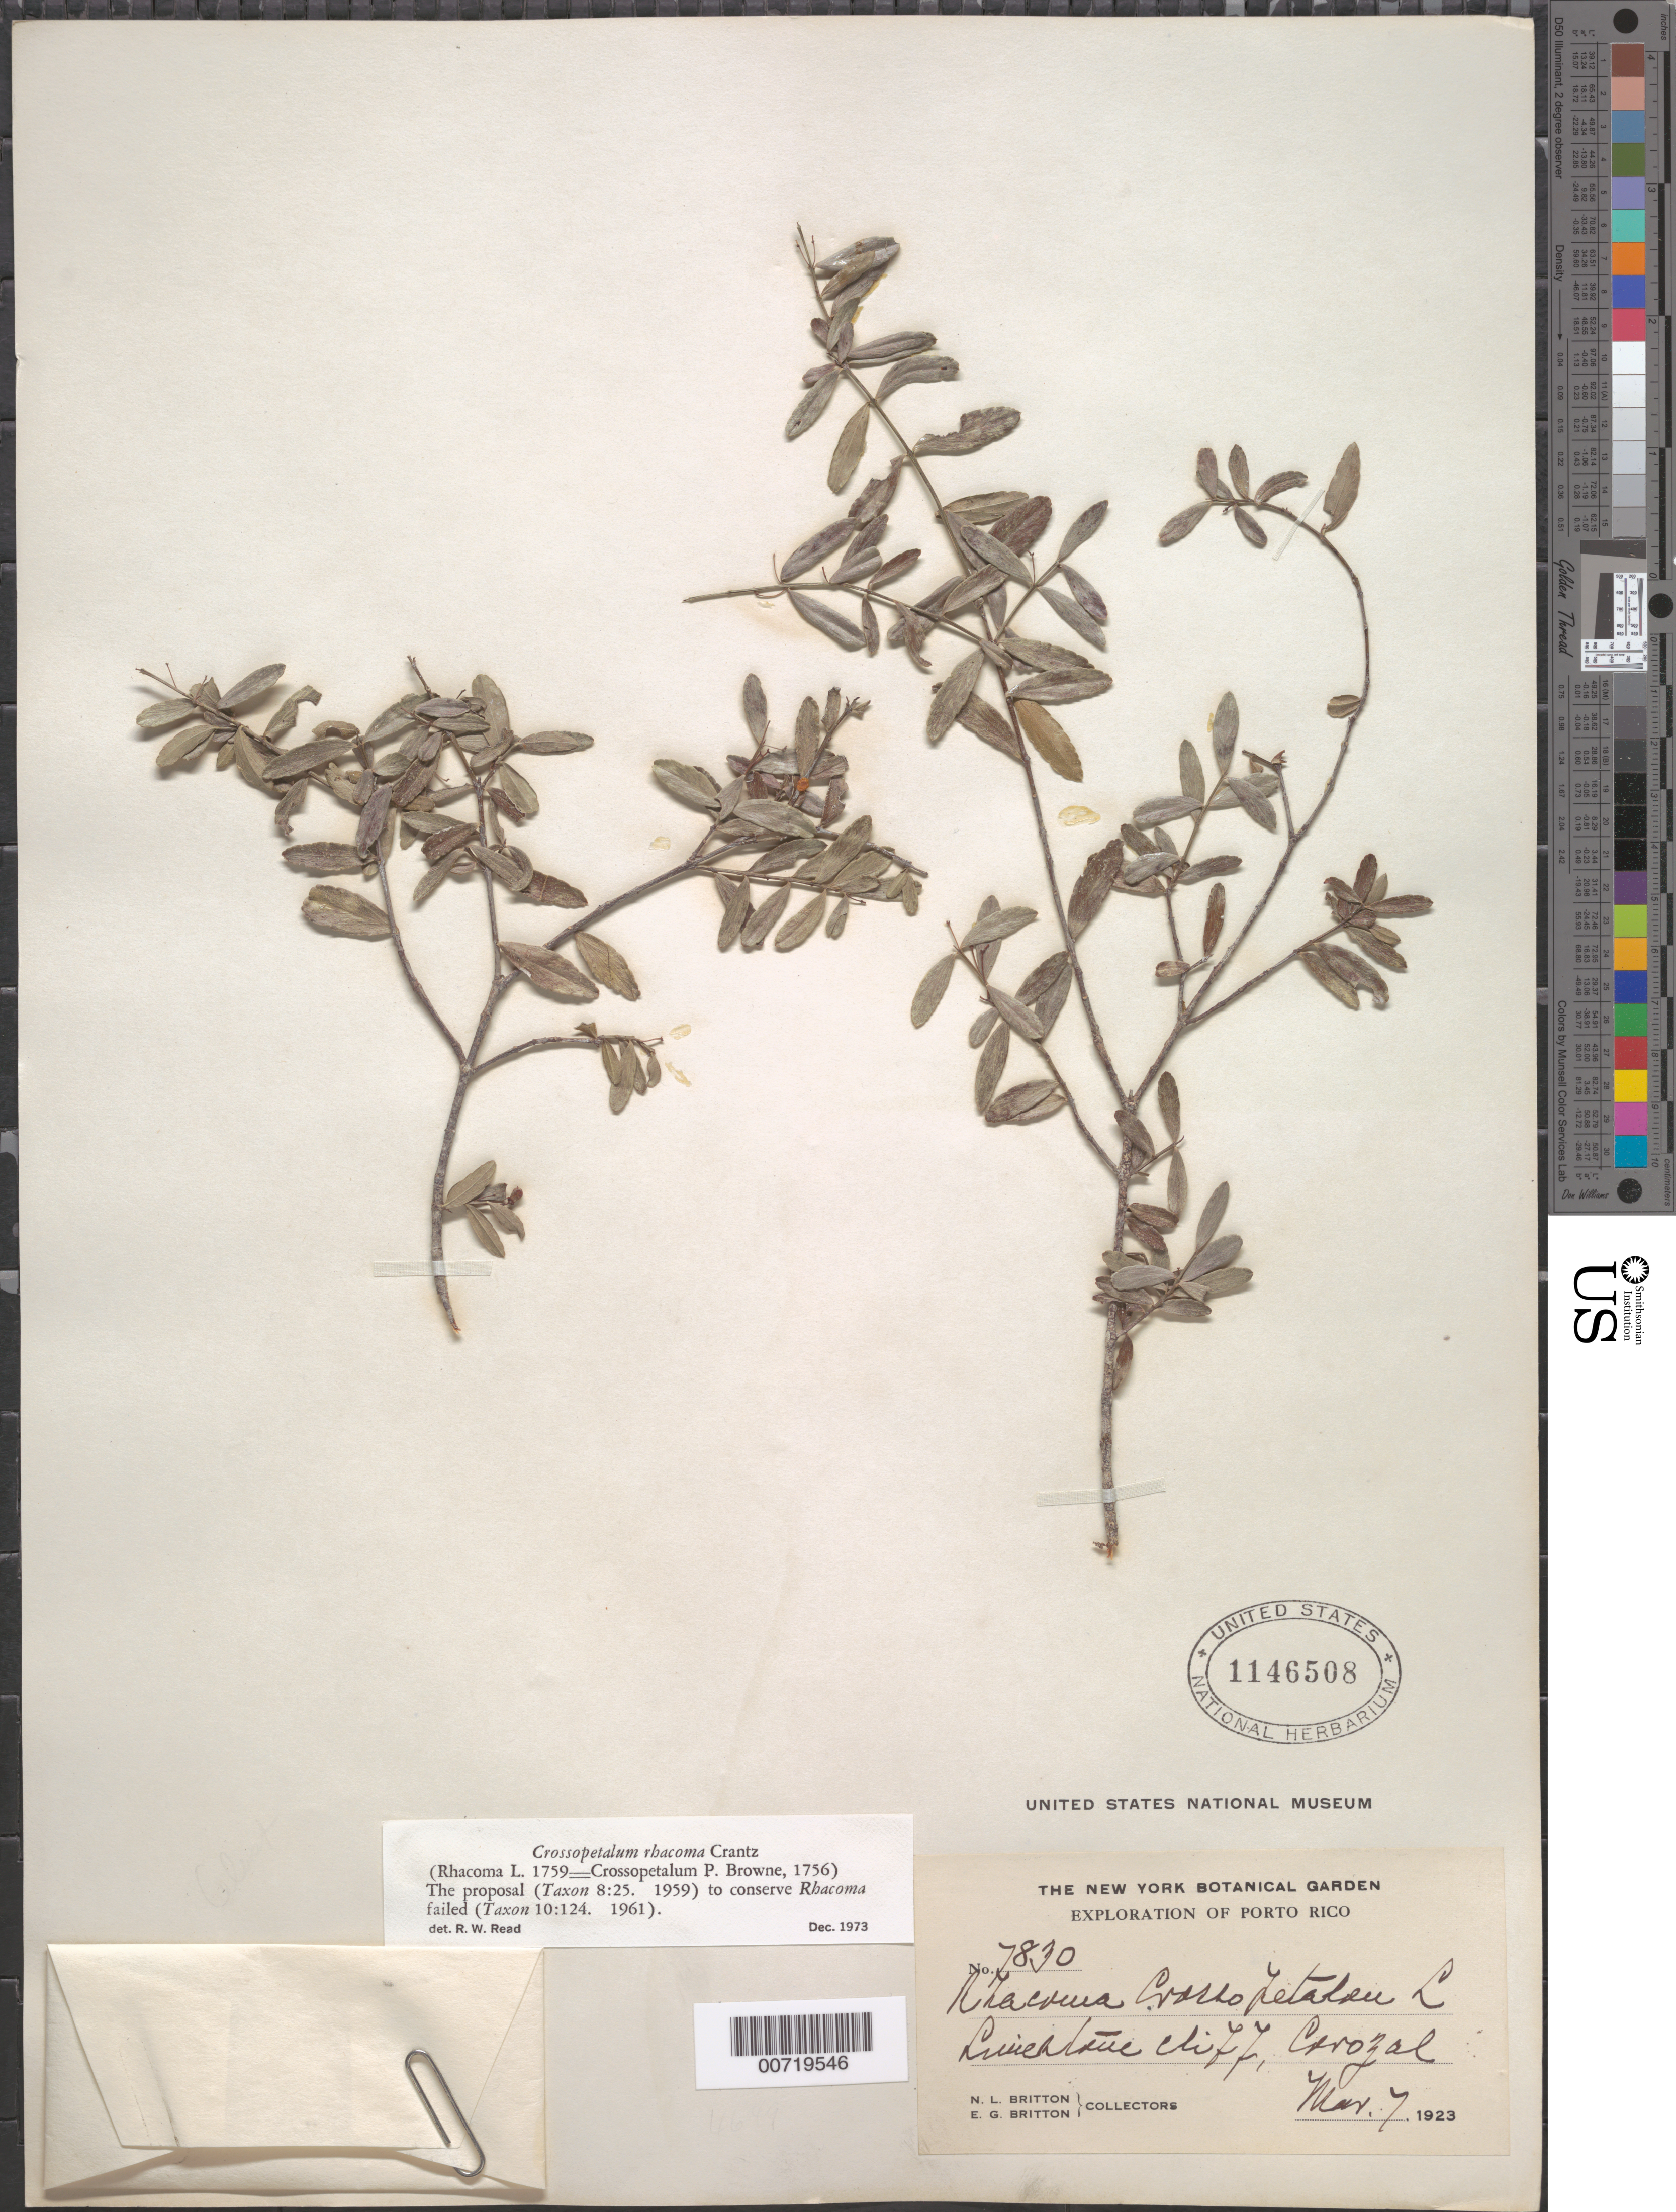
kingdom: Plantae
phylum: Tracheophyta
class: Magnoliopsida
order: Celastrales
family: Celastraceae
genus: Crossopetalum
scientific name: Crossopetalum rhacoma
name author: Crantz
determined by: Read, Robert W., (US), NMNH (UNITED STATES)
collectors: N. Britton & E. G. Britton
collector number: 7830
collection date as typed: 07 Mar 1923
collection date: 1923-03-07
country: Puerto Rico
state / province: Corozal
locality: Corozal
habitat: Limestone cliff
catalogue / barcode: US 1146508